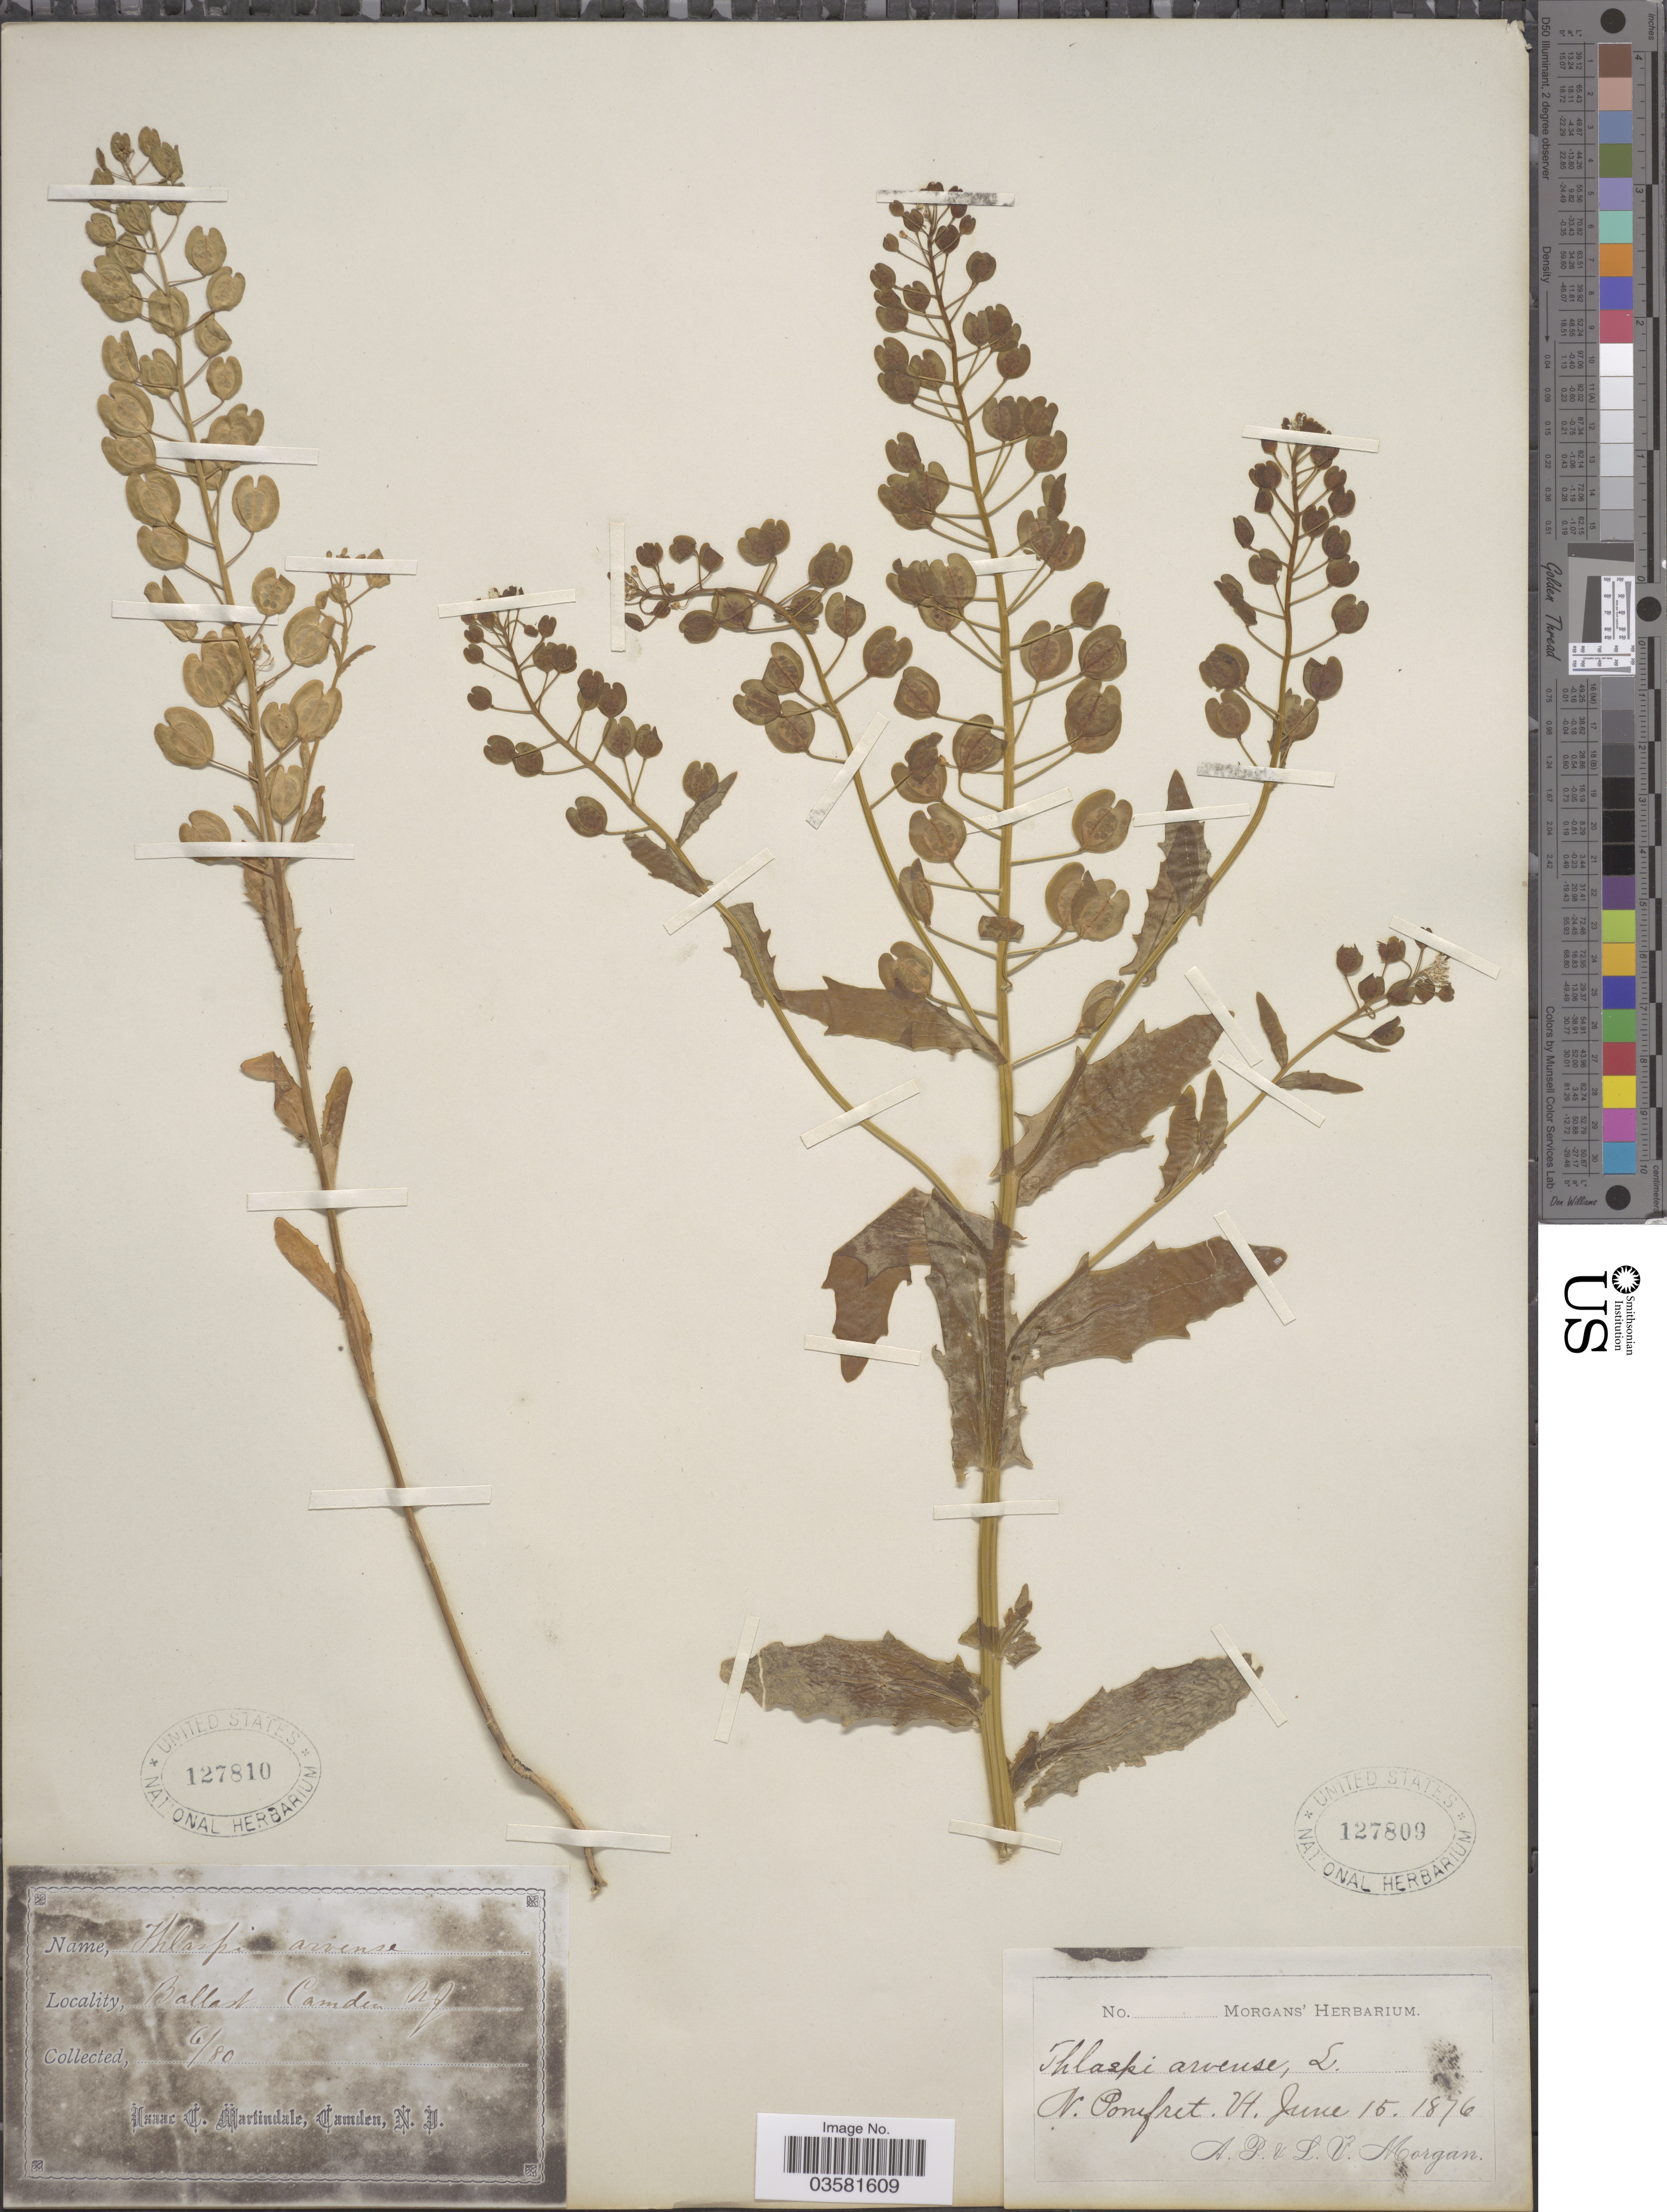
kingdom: Plantae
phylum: Tracheophyta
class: Magnoliopsida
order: Brassicales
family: Brassicaceae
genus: Thlaspi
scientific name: Thlaspi arvense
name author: L.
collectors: I. C. Martindale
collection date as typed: Transcribed d/m/y: /6/80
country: United States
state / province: New Jersey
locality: Ballast Camden.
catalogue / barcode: US 127810